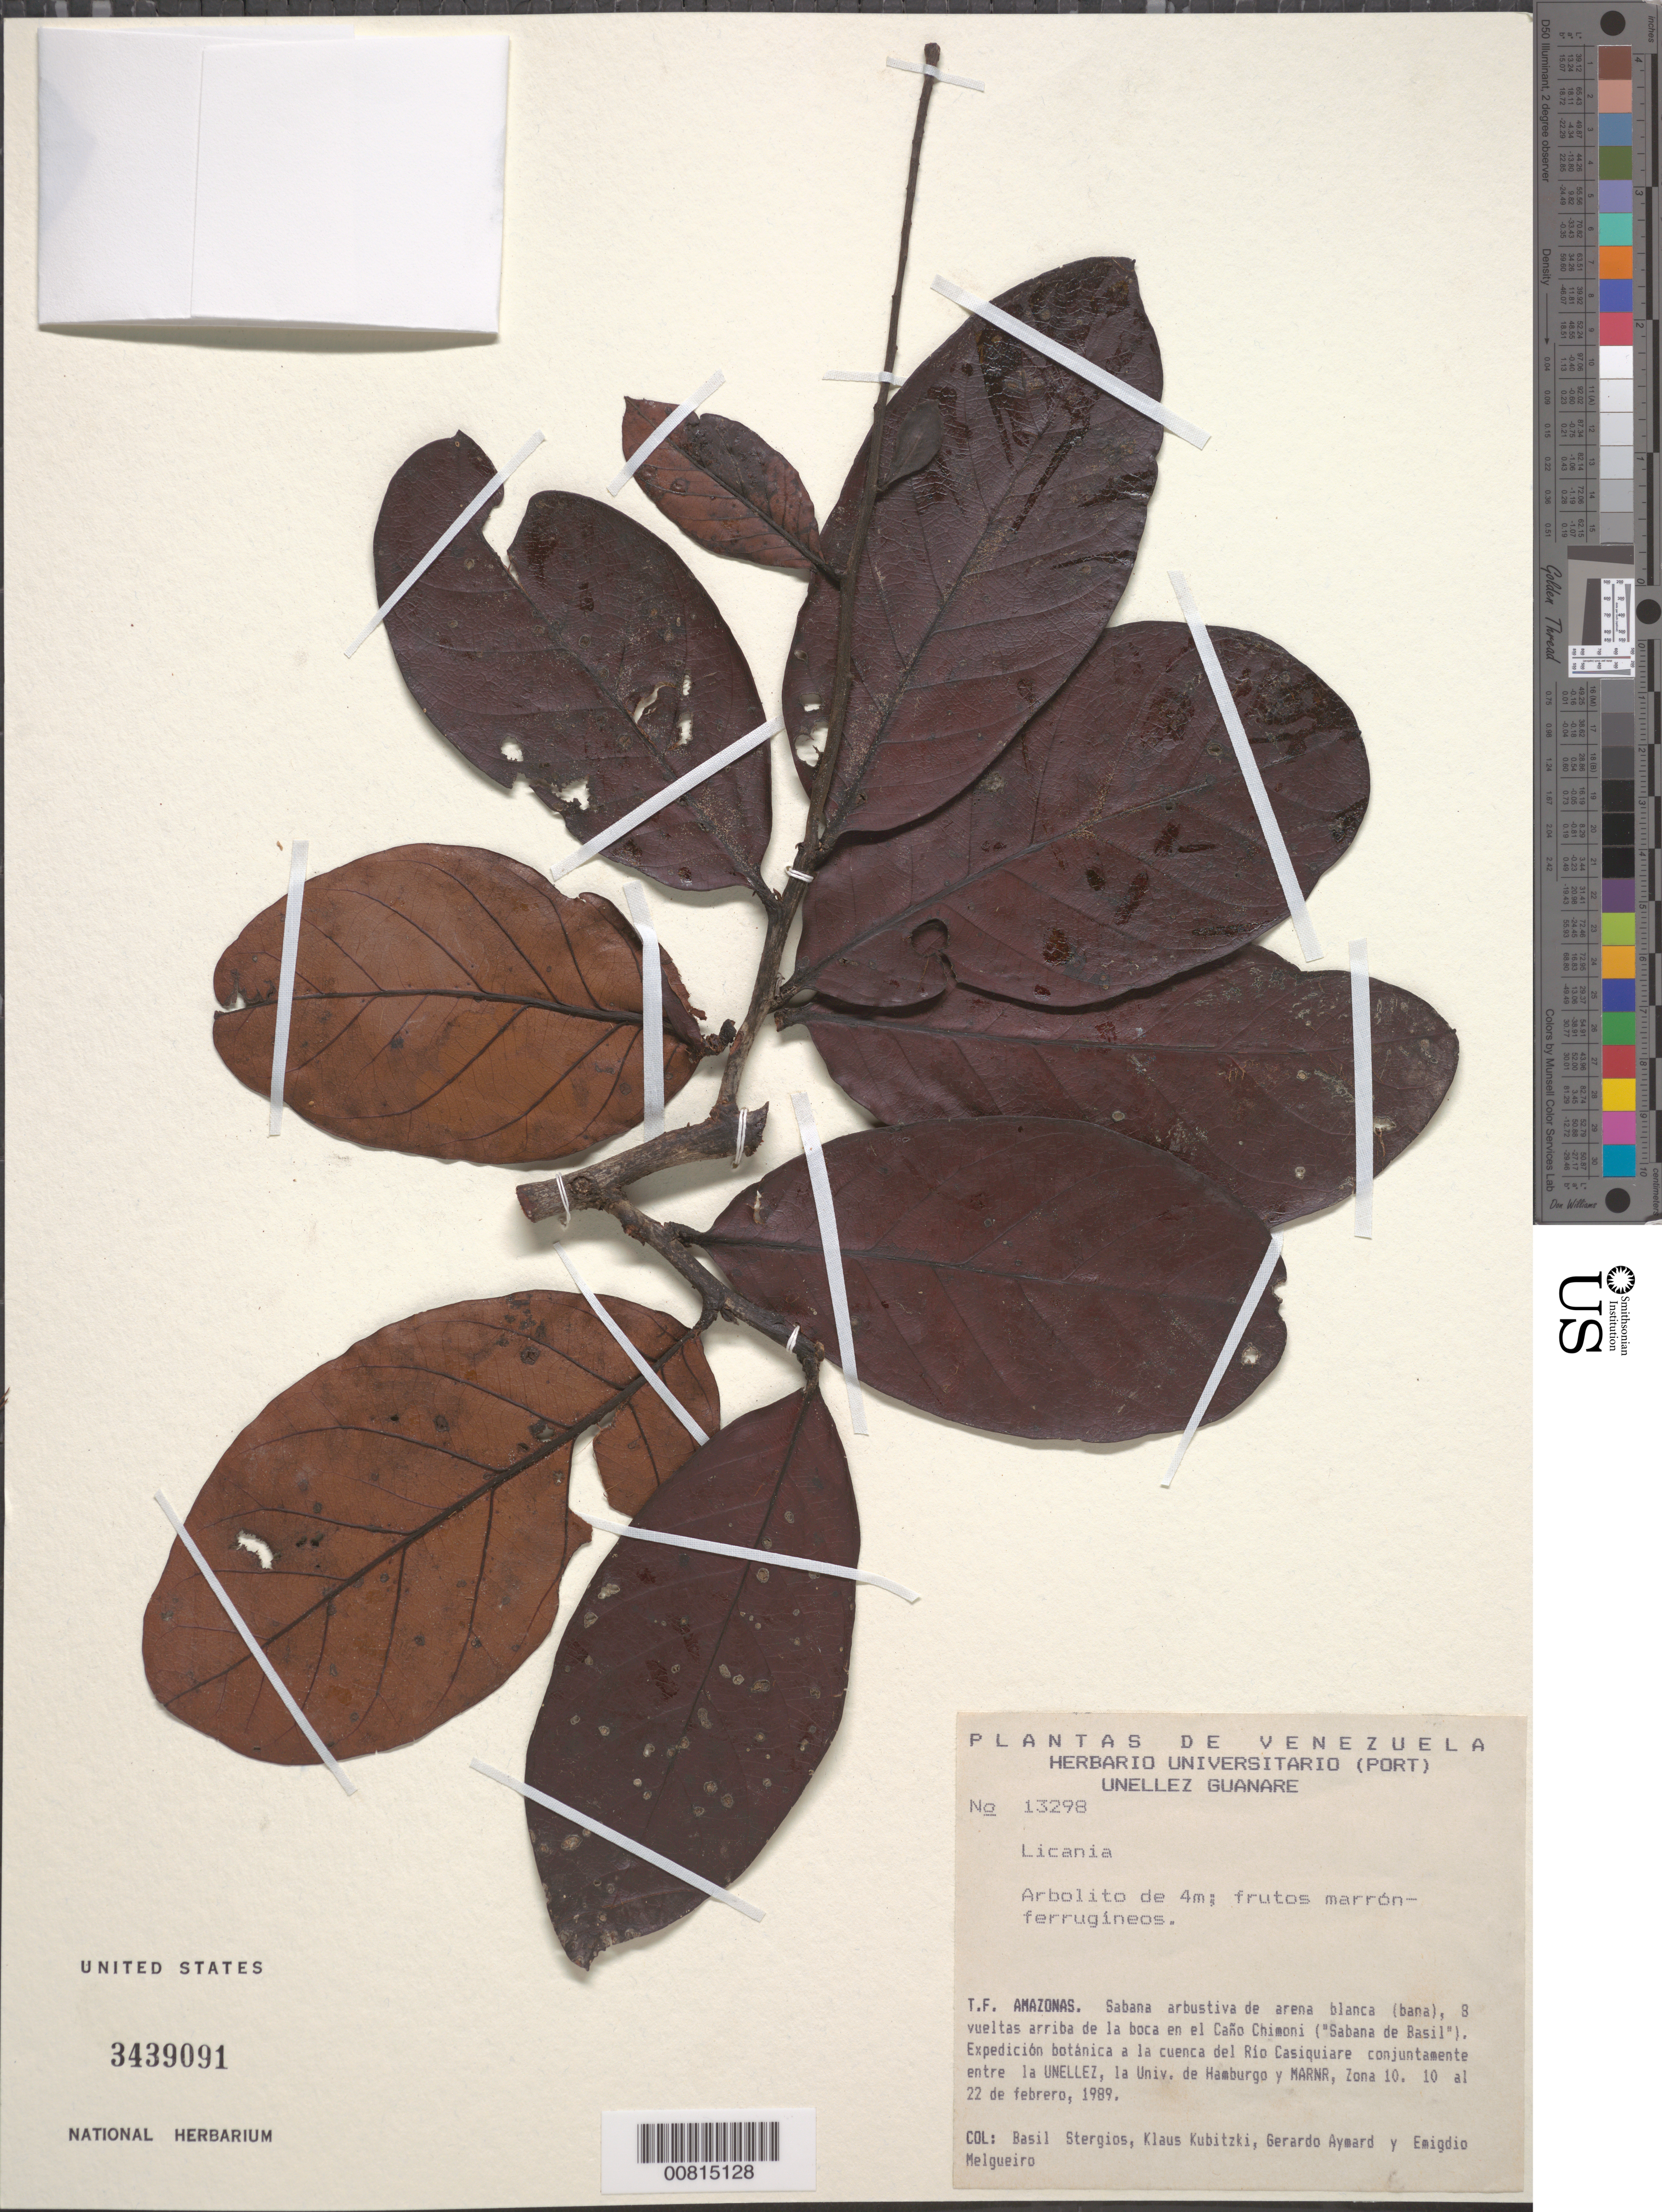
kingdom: Plantae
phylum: Tracheophyta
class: Magnoliopsida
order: Malpighiales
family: Chrysobalanaceae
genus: Licania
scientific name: Licania sp.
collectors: B. G. Stergios, K. Kubitzki, G. A. Aymard & E. Melgueiro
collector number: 13298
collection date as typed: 10-Feb-89 to 22-Feb-89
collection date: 1989-02-10/1989-02-22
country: Venezuela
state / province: Amazonas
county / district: Río Negro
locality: Río Casiquiare basin; Caño Chimoni ("Sabana de Basil")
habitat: Sabana arbustiva de arena blanca (bana)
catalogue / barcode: US 3439091